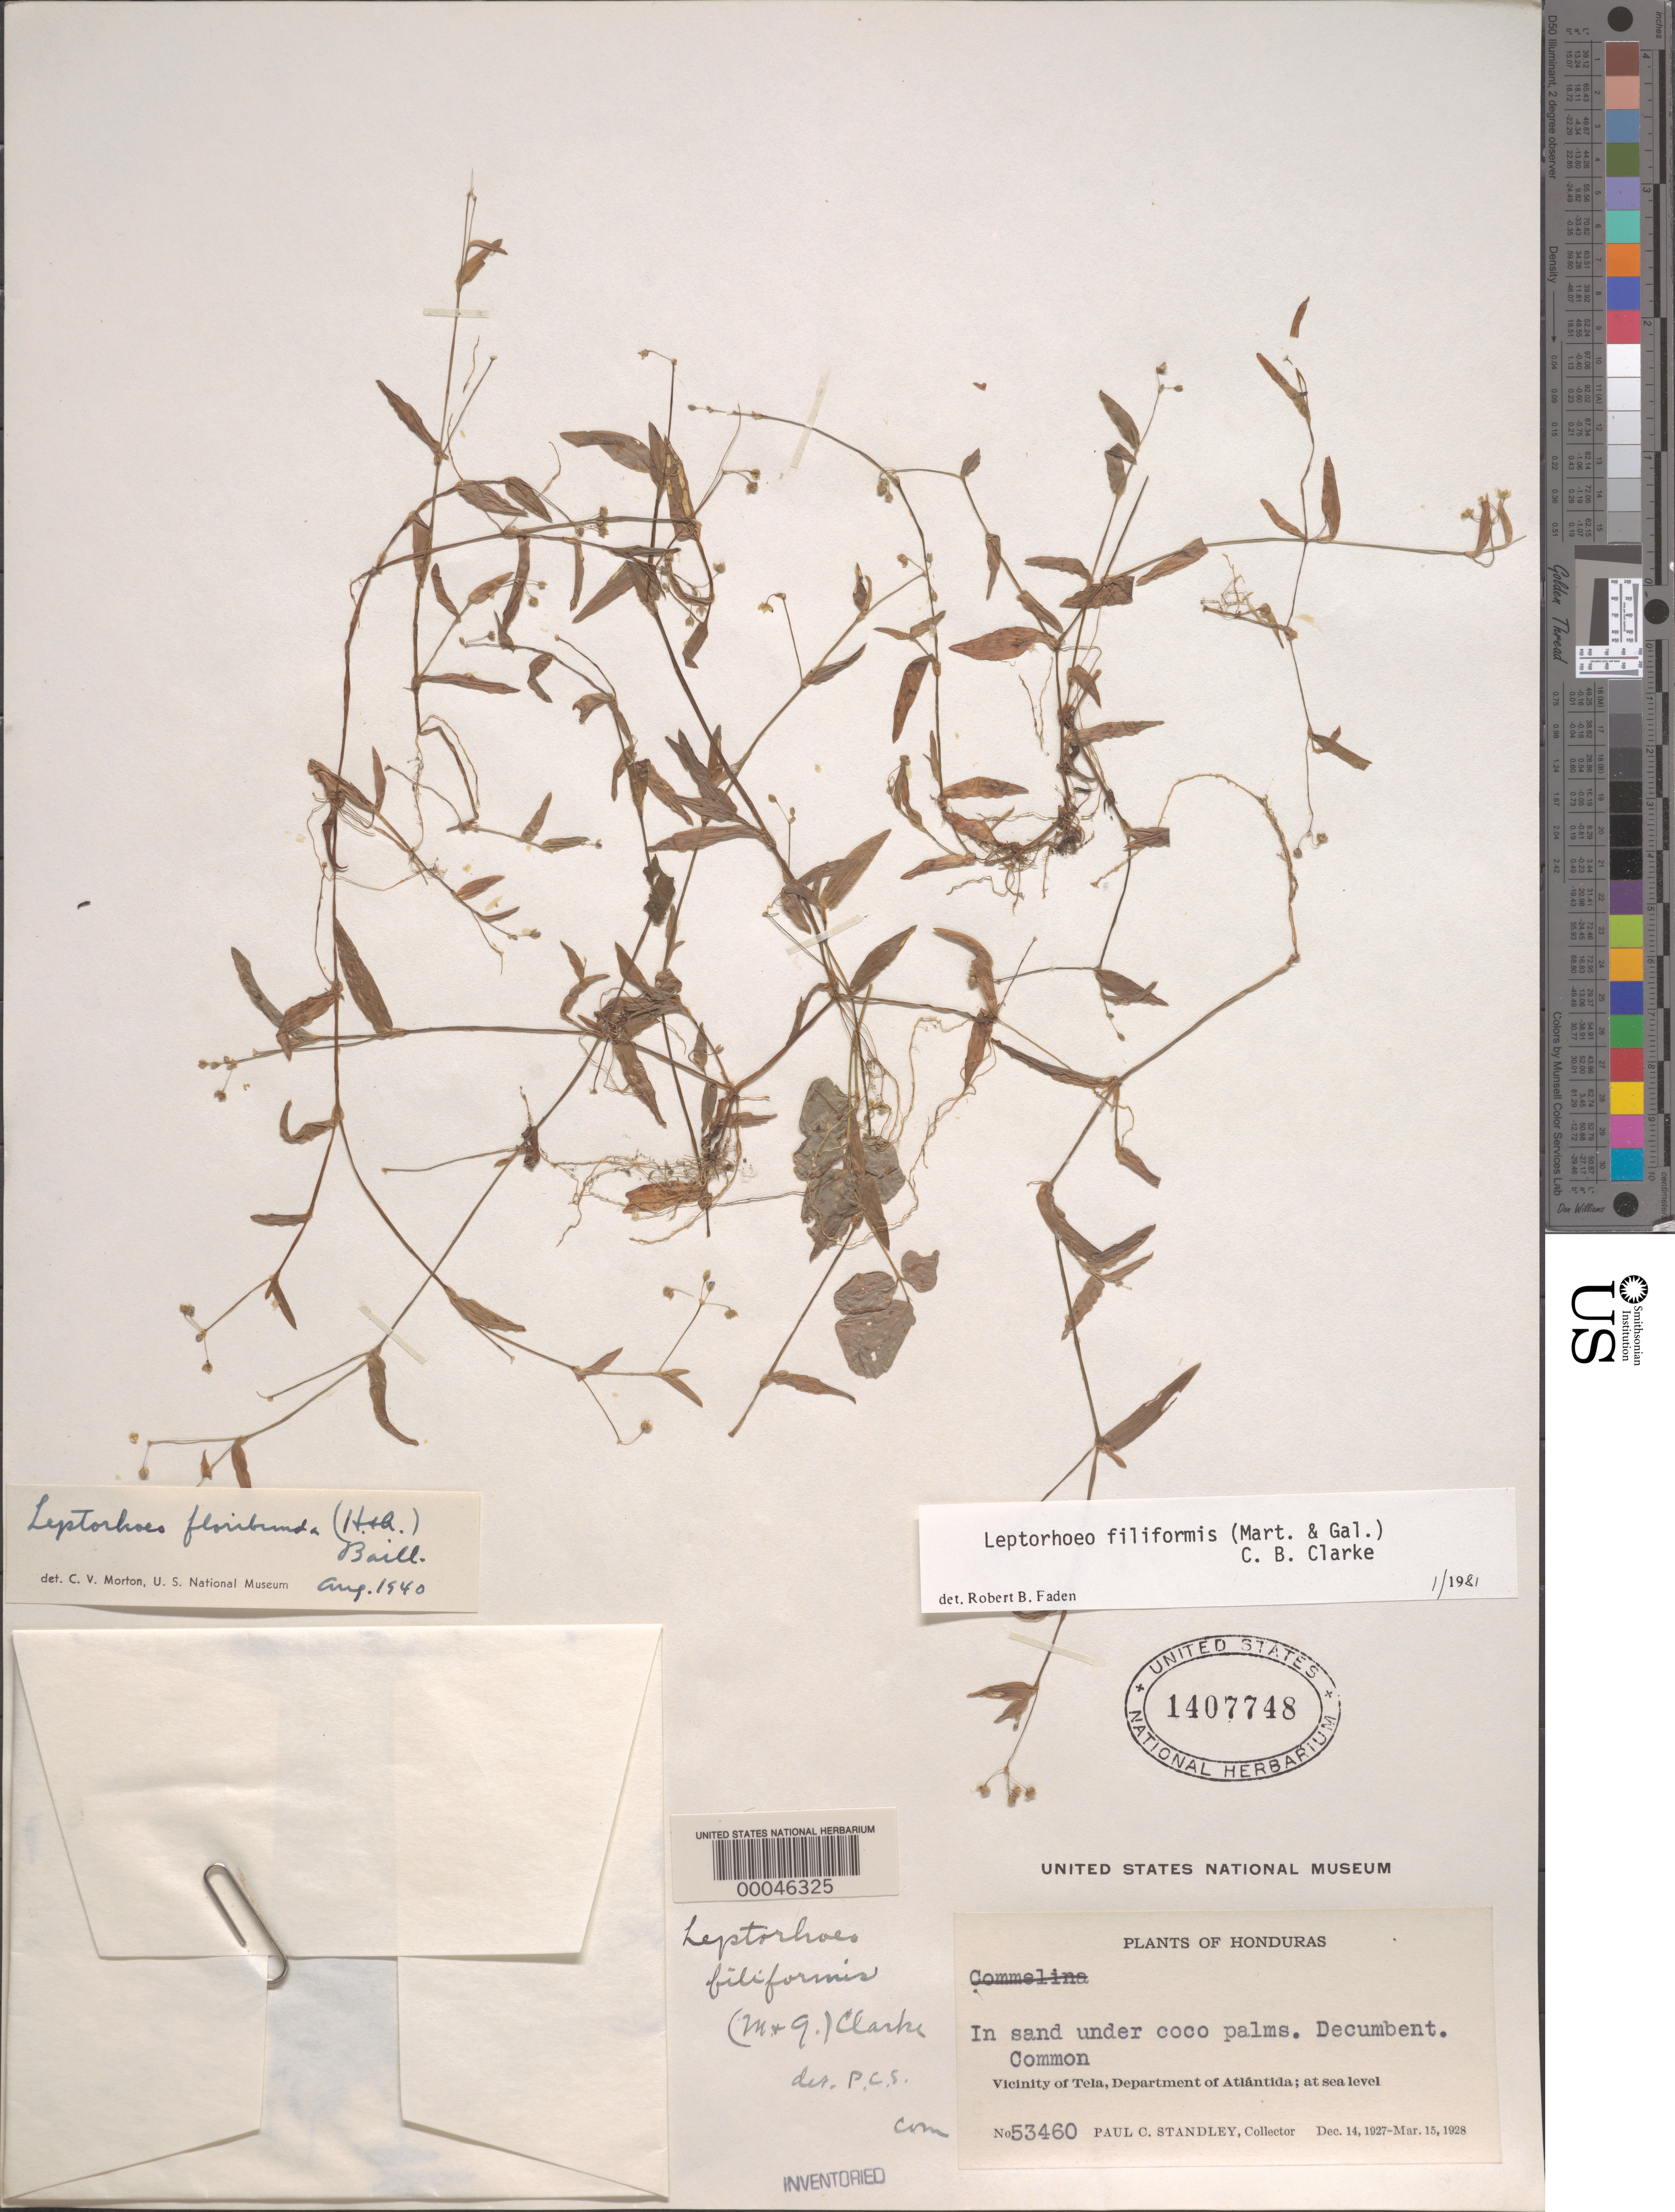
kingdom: Plantae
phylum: Tracheophyta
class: Liliopsida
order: Commelinales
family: Commelinaceae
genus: Callisia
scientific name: Callisia filiformis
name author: (M. Martens & Galeotti) D.R. Hunt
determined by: Faden, Robert B., (US), Smithsonian Institution - National Museum of Natural History (UNITED STATES)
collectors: P. C. Standley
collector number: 53460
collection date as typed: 14 Dec 1927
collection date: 1927-12-14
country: Honduras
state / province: Atlántida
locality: Near Tela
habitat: Sand, under palms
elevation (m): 1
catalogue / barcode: US 1407748